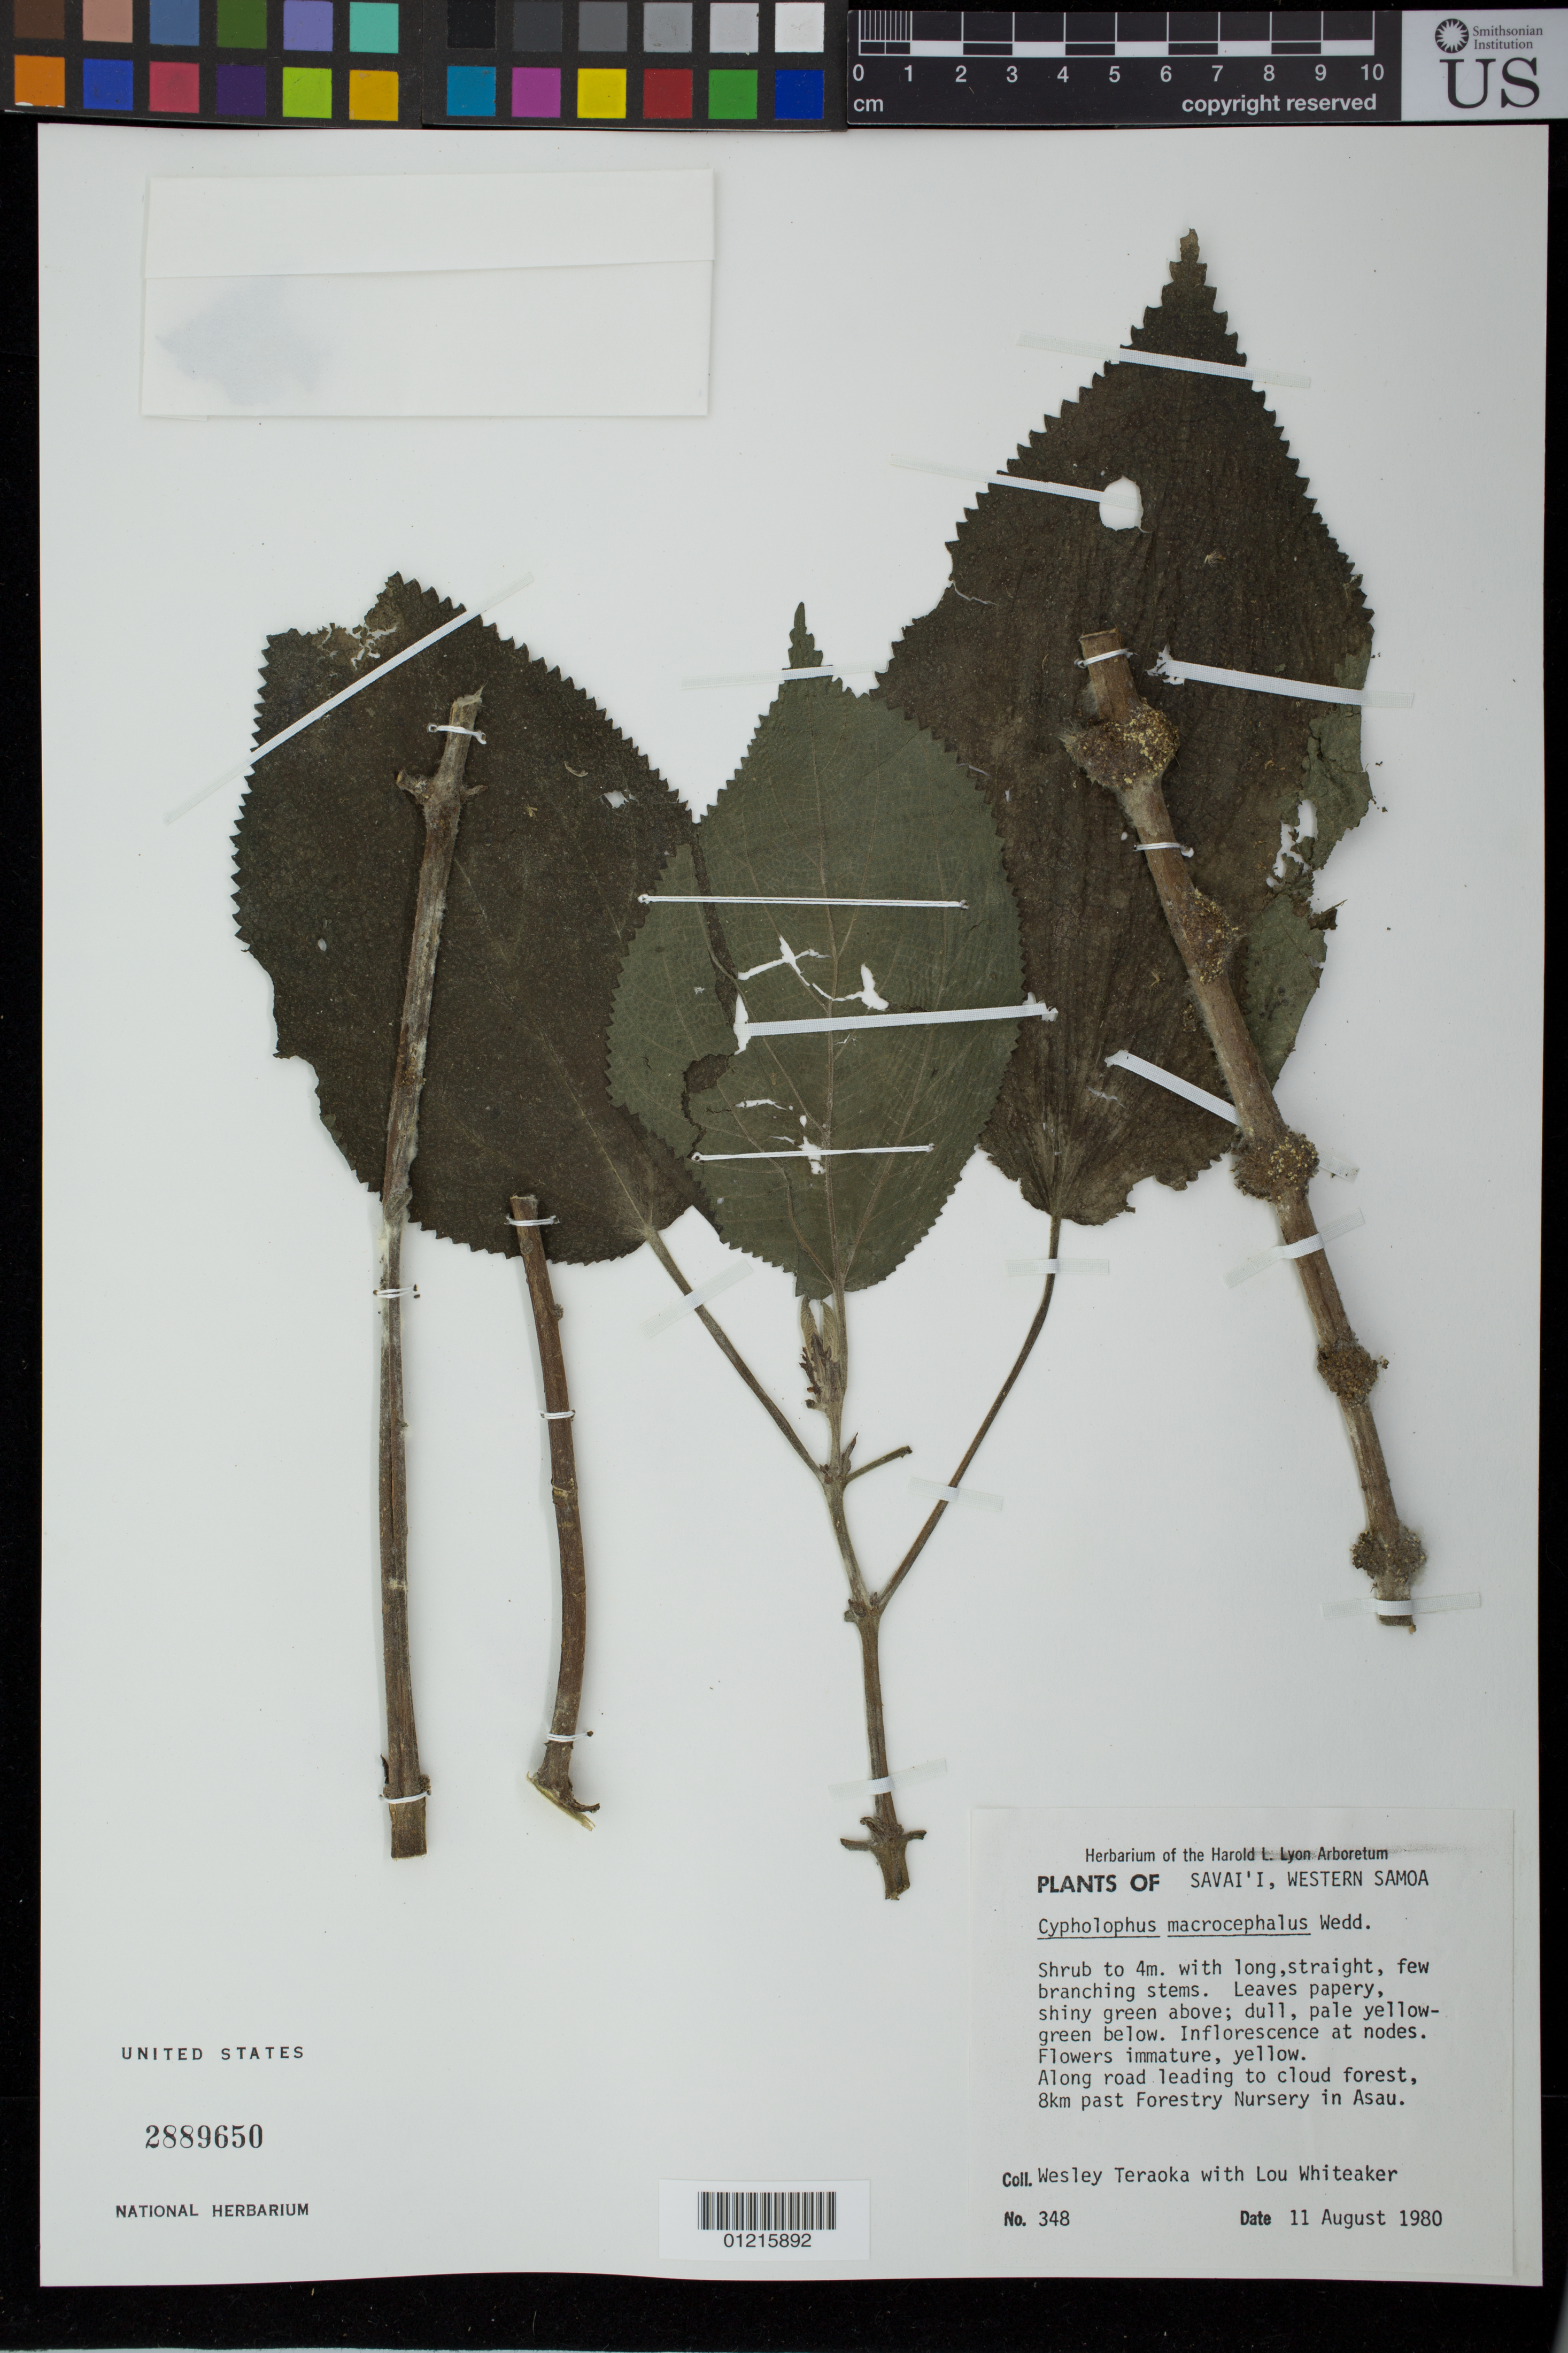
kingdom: Plantae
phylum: Tracheophyta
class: Magnoliopsida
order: Rosales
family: Urticaceae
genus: Cypholophus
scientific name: Cypholophus macrocephalus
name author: Wedd.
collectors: W. Teraoka & L. Whiteaker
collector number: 348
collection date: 1980-08-11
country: Samoa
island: Savai'i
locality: Along road leading to cloud forest, 8 km past forestry Nursery in Asau.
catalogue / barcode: US 2889650